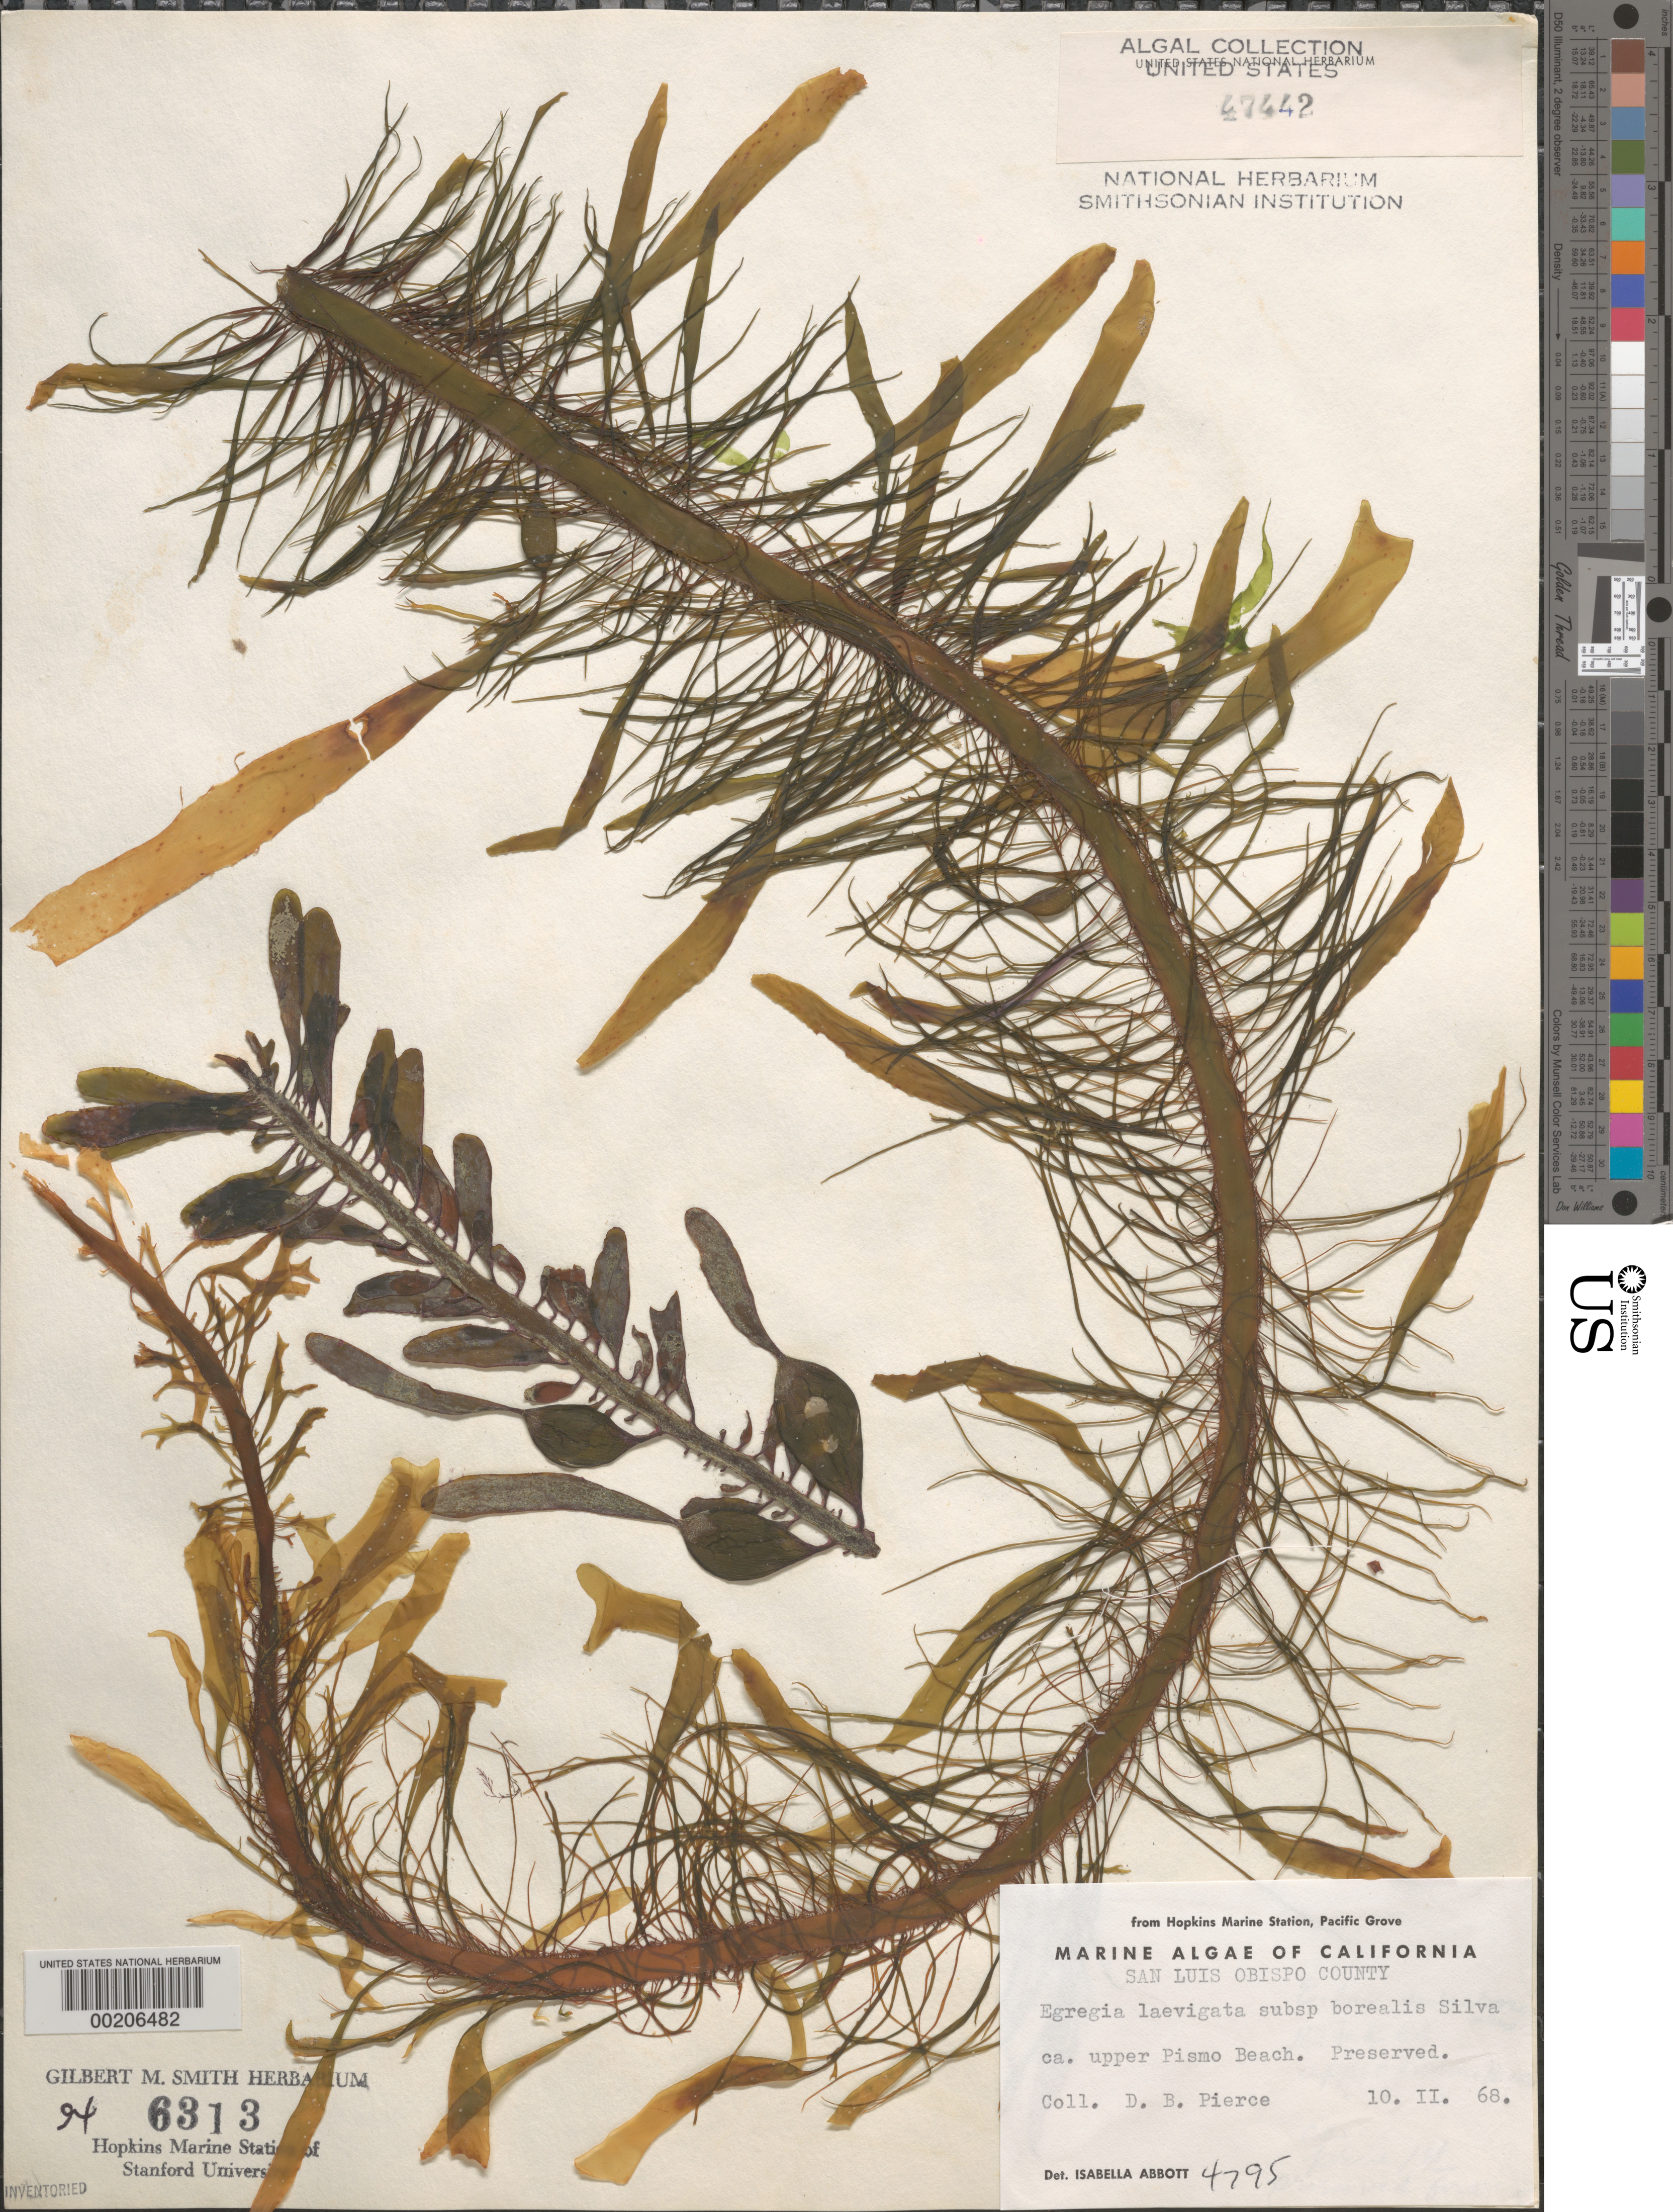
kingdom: Chromista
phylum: Ochrophyta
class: Phaeophyceae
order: Laminariales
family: Lessoniaceae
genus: Egregia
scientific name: Egregia menziesii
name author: (Turner) Aresch.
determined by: Algae name updating Project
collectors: D. Pierce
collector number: IAA 4795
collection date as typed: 10 Feb 1968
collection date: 1968-02-10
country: United States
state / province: California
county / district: San Luis Obispo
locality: Pismo Beach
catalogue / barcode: US 47442